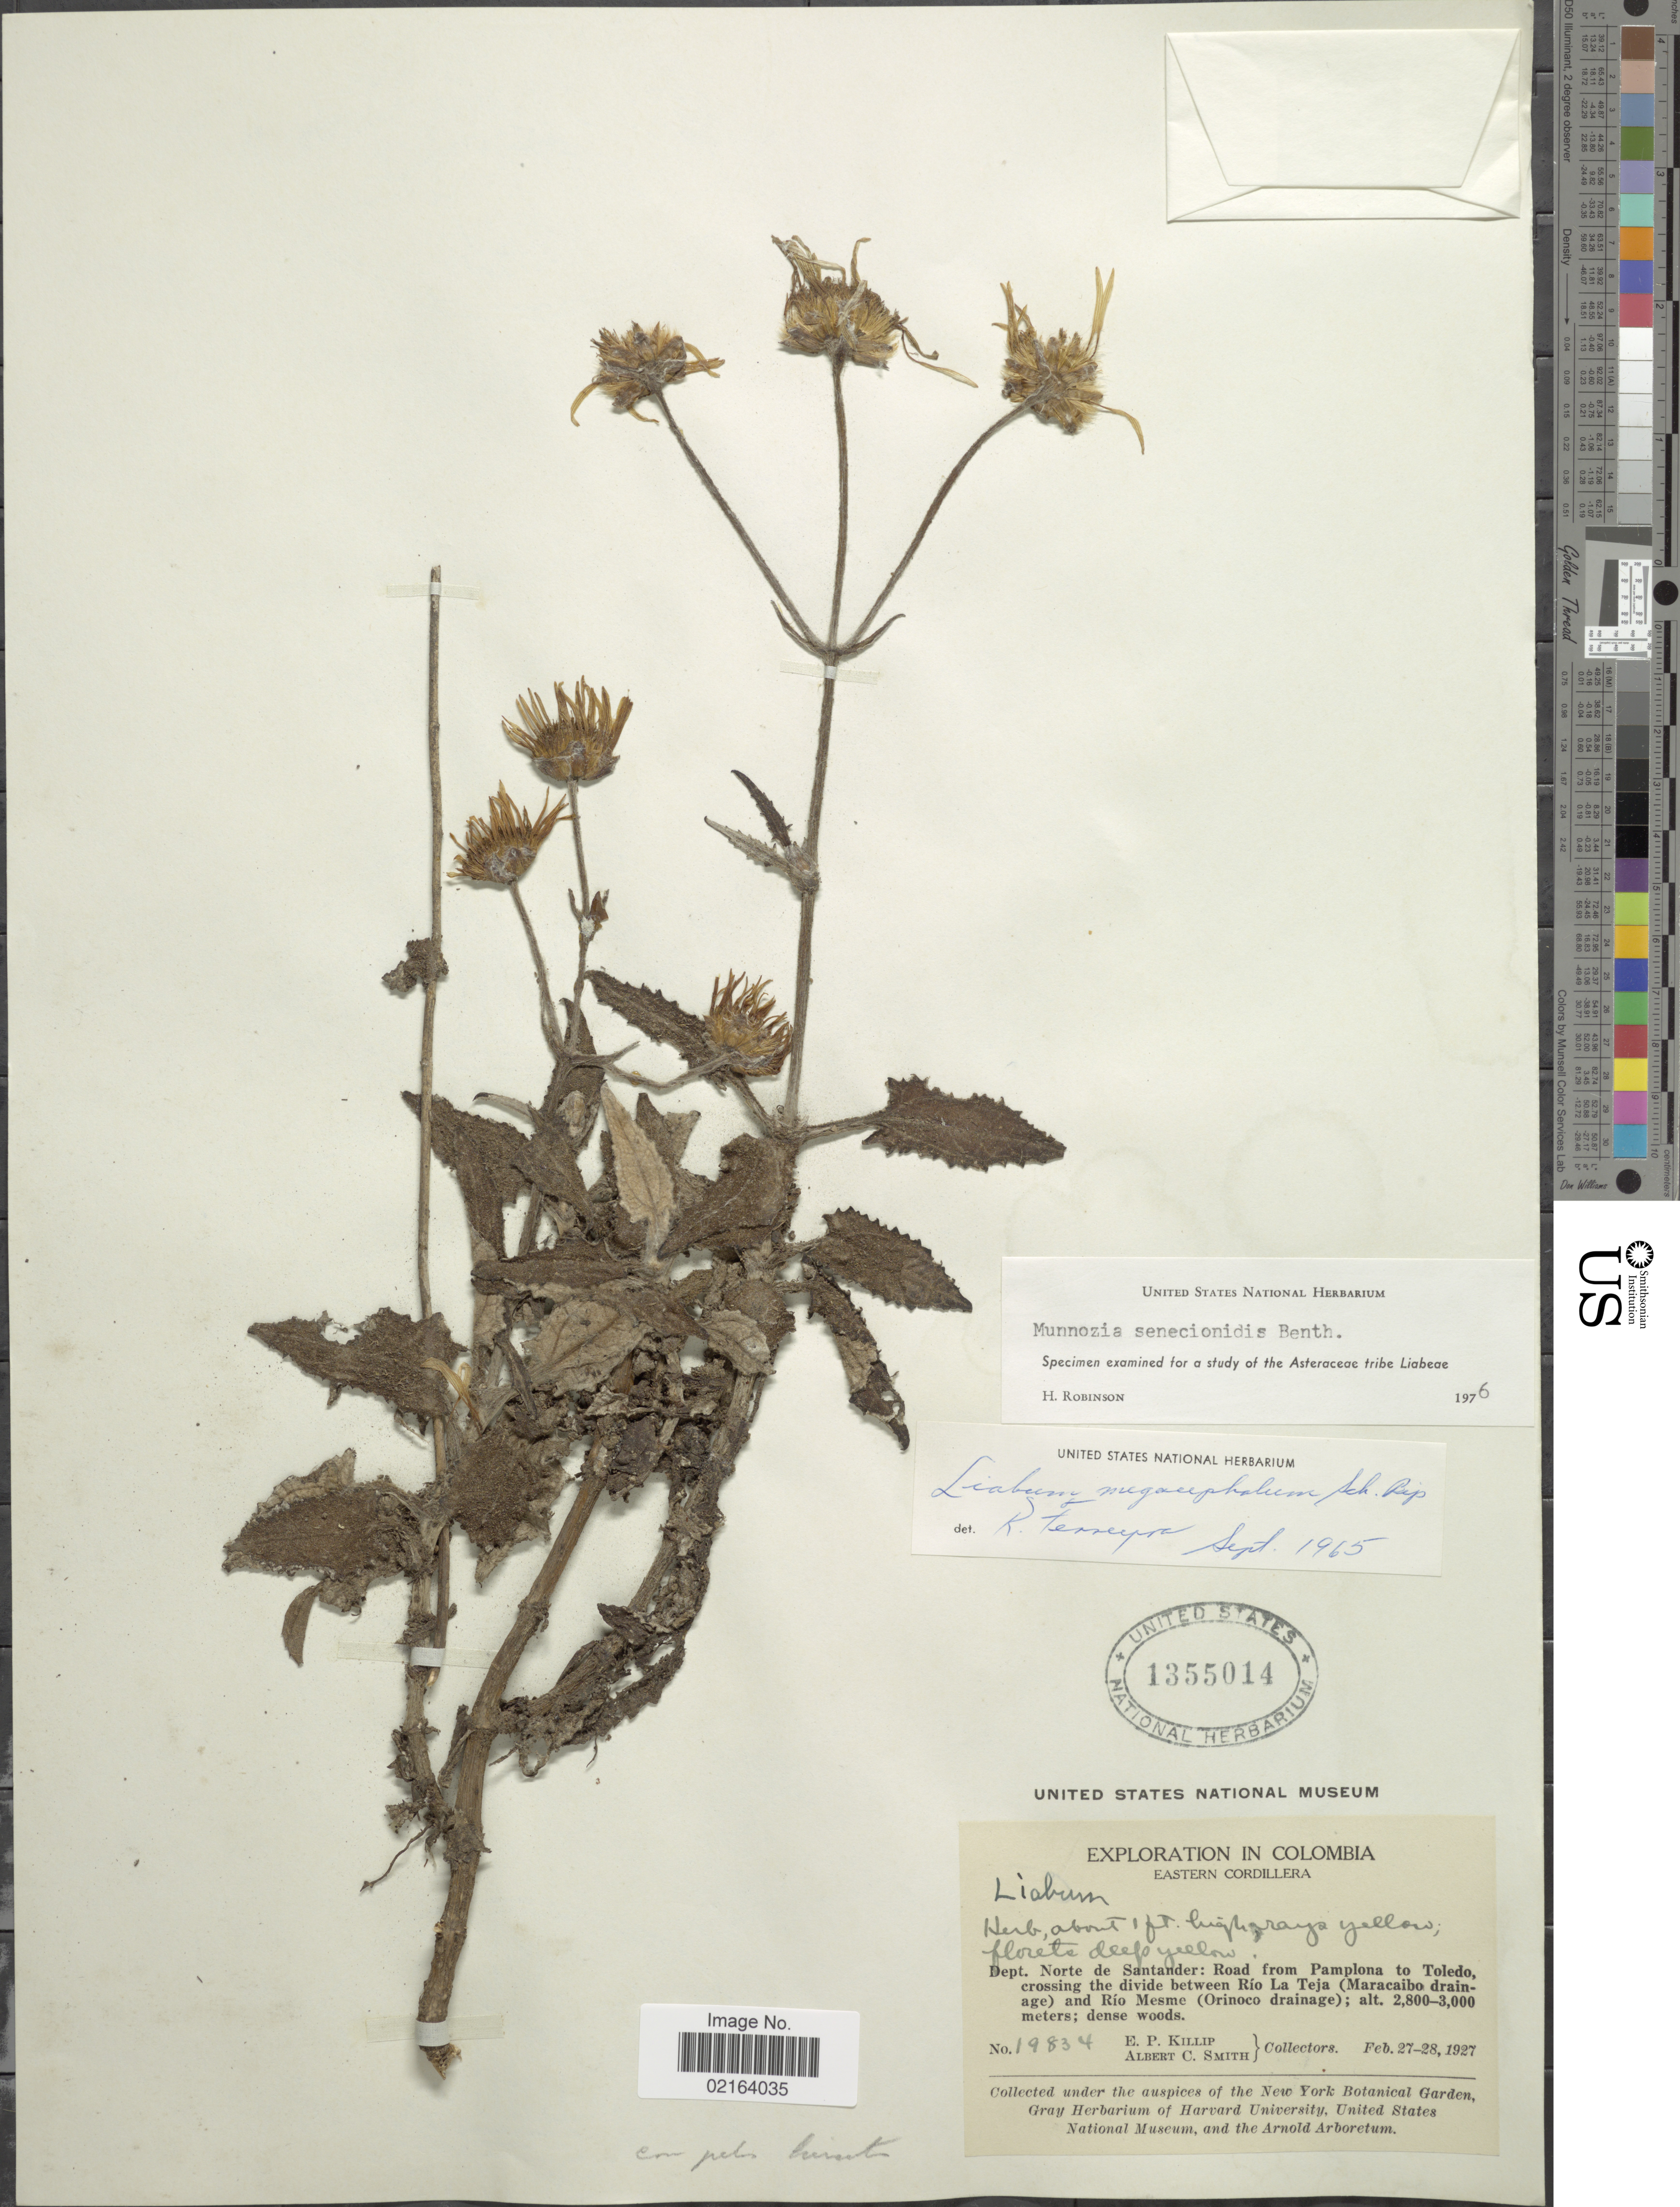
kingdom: Plantae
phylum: Tracheophyta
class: Magnoliopsida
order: Asterales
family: Asteraceae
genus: Munnozia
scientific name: Munnozia senecionidis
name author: Benth.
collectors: E. P. Killip & A. C. Smith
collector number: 19834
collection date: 1927-02-27/1927-02-28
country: Colombia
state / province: Norte de Santander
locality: Eastern Cordillera, Dept. Norte de Santander: Road from Pamplona to Toledo, crossing the divide between Rio La Teja (Maracaibo drainage) and Rio Mesme (Orinoco drainage)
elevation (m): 2800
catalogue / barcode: US 1355014